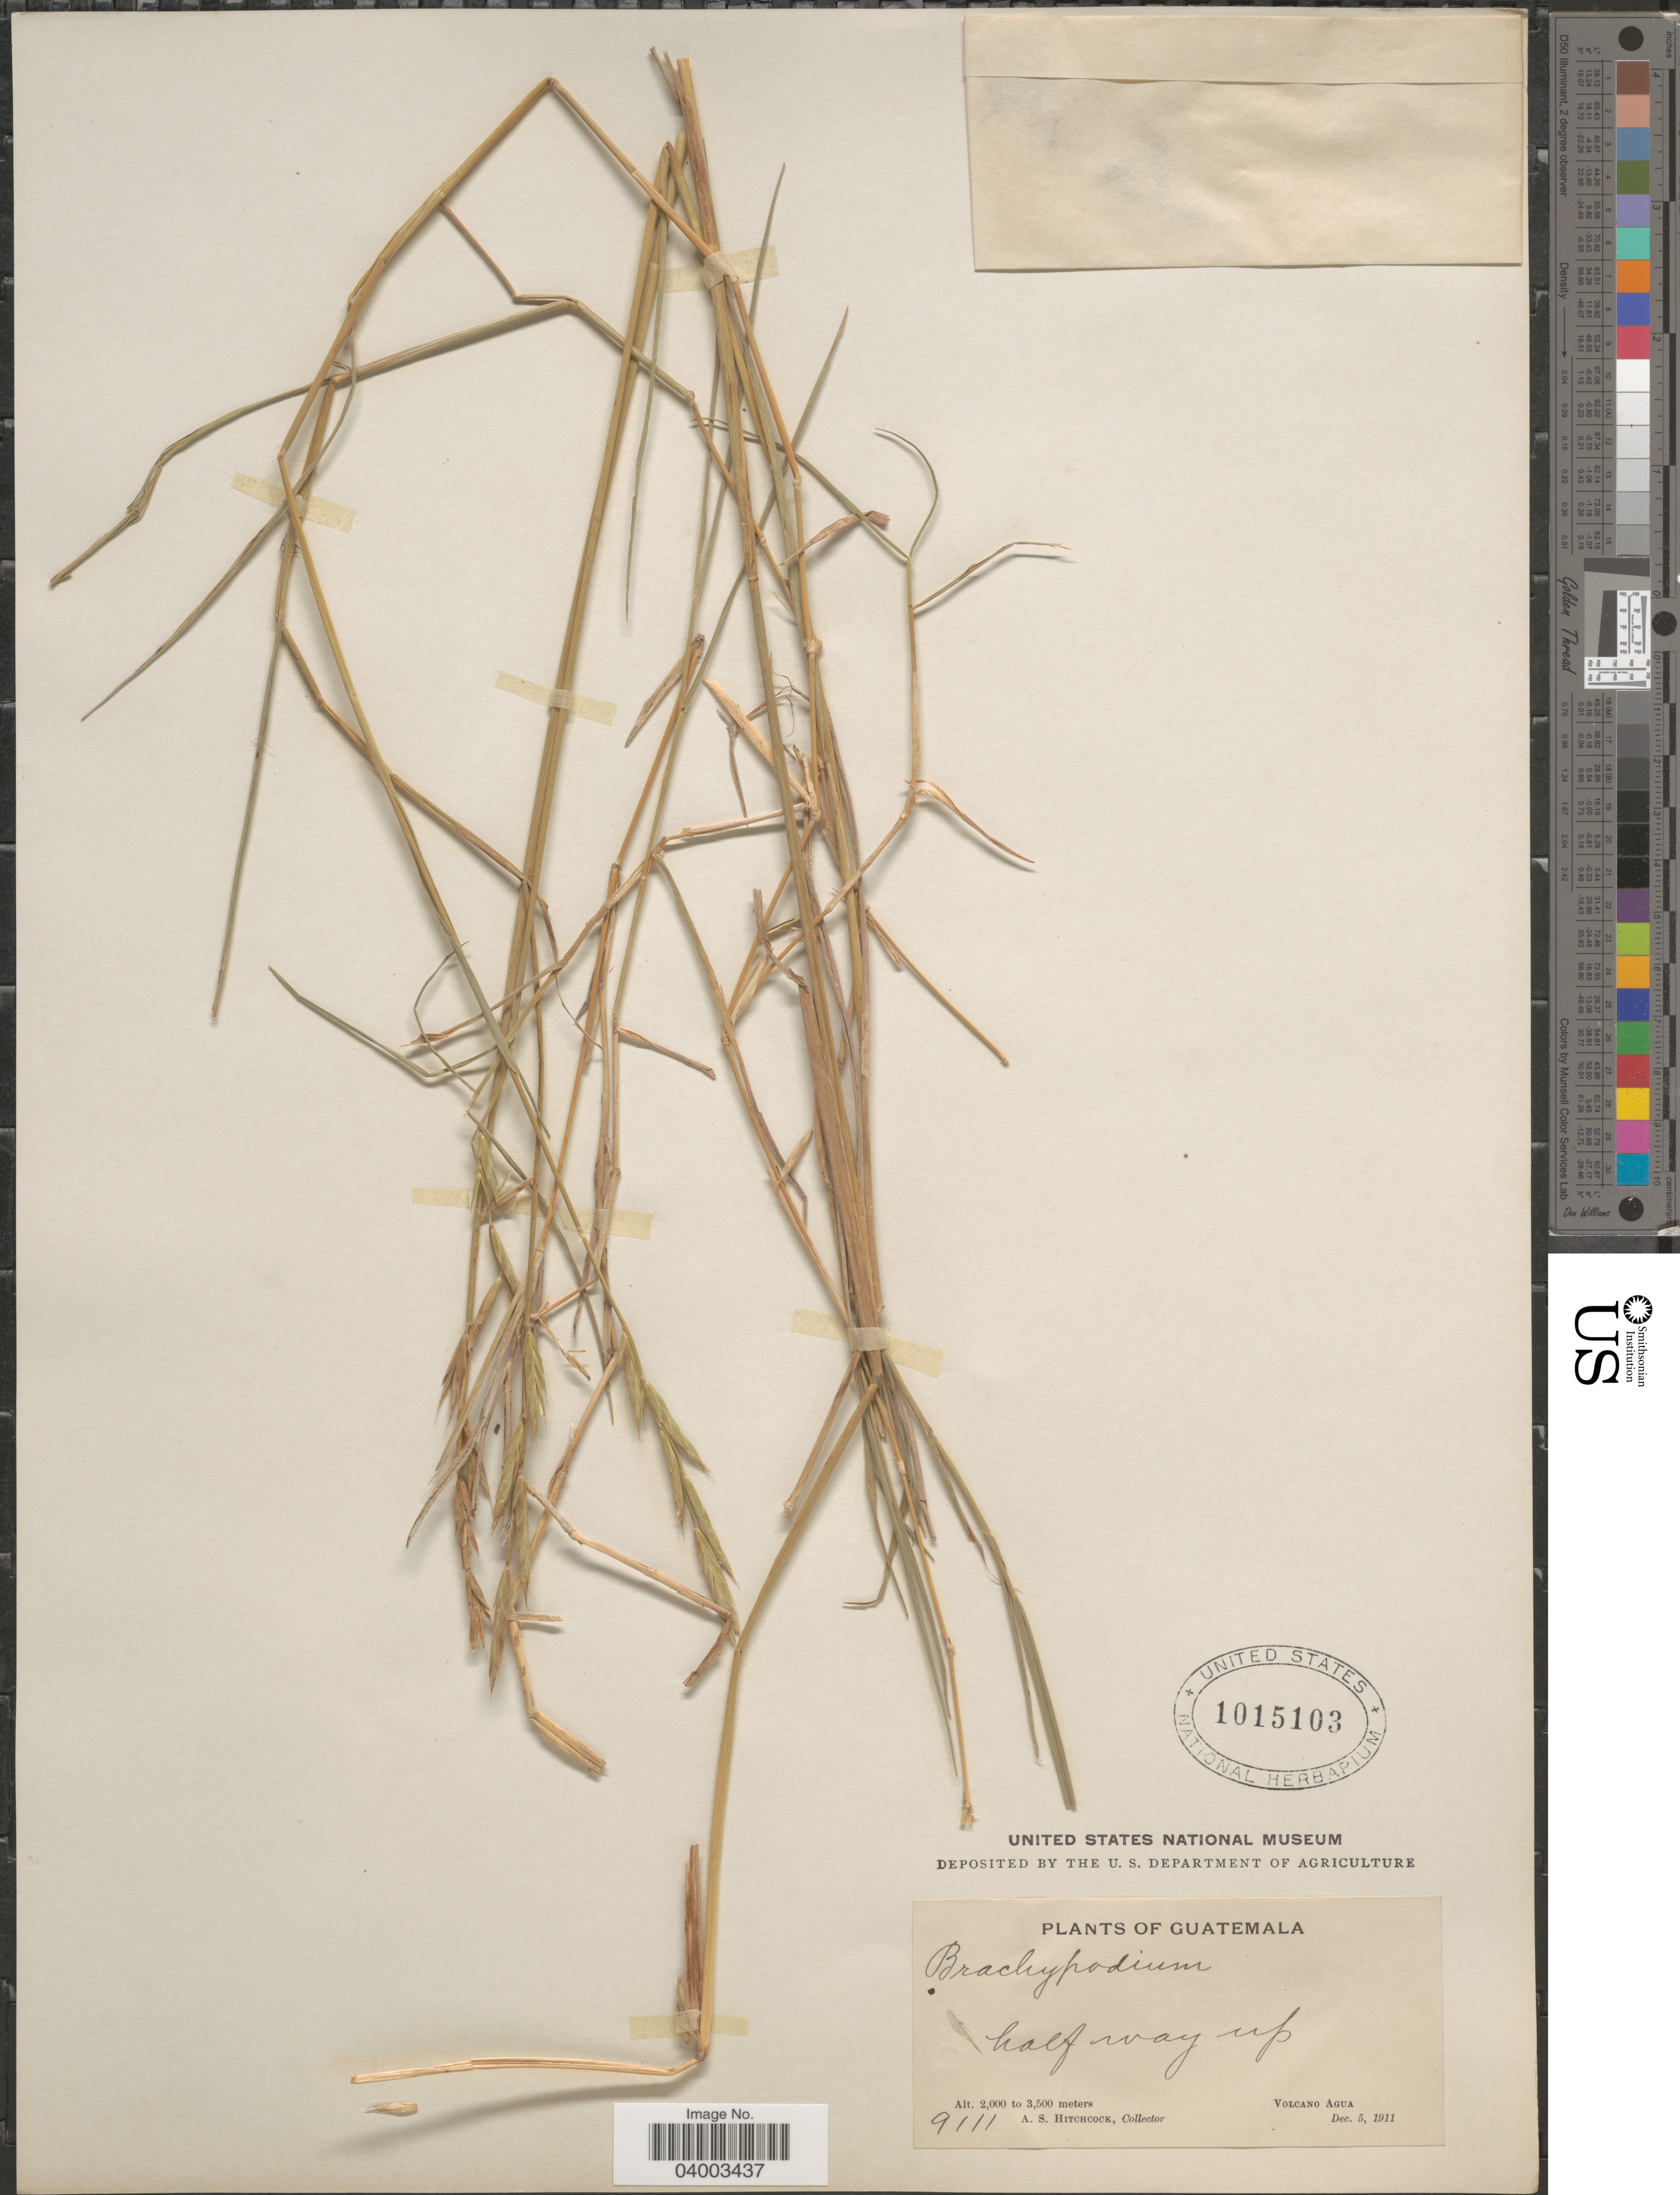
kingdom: Plantae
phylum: Tracheophyta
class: Liliopsida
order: Poales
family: Poaceae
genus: Brachypodium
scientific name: Brachypodium sp.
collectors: A. S. Hitchcock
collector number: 9111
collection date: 1911-12-05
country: Guatemala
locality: Half way up Volcano Agua.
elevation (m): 2000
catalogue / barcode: US 1015103